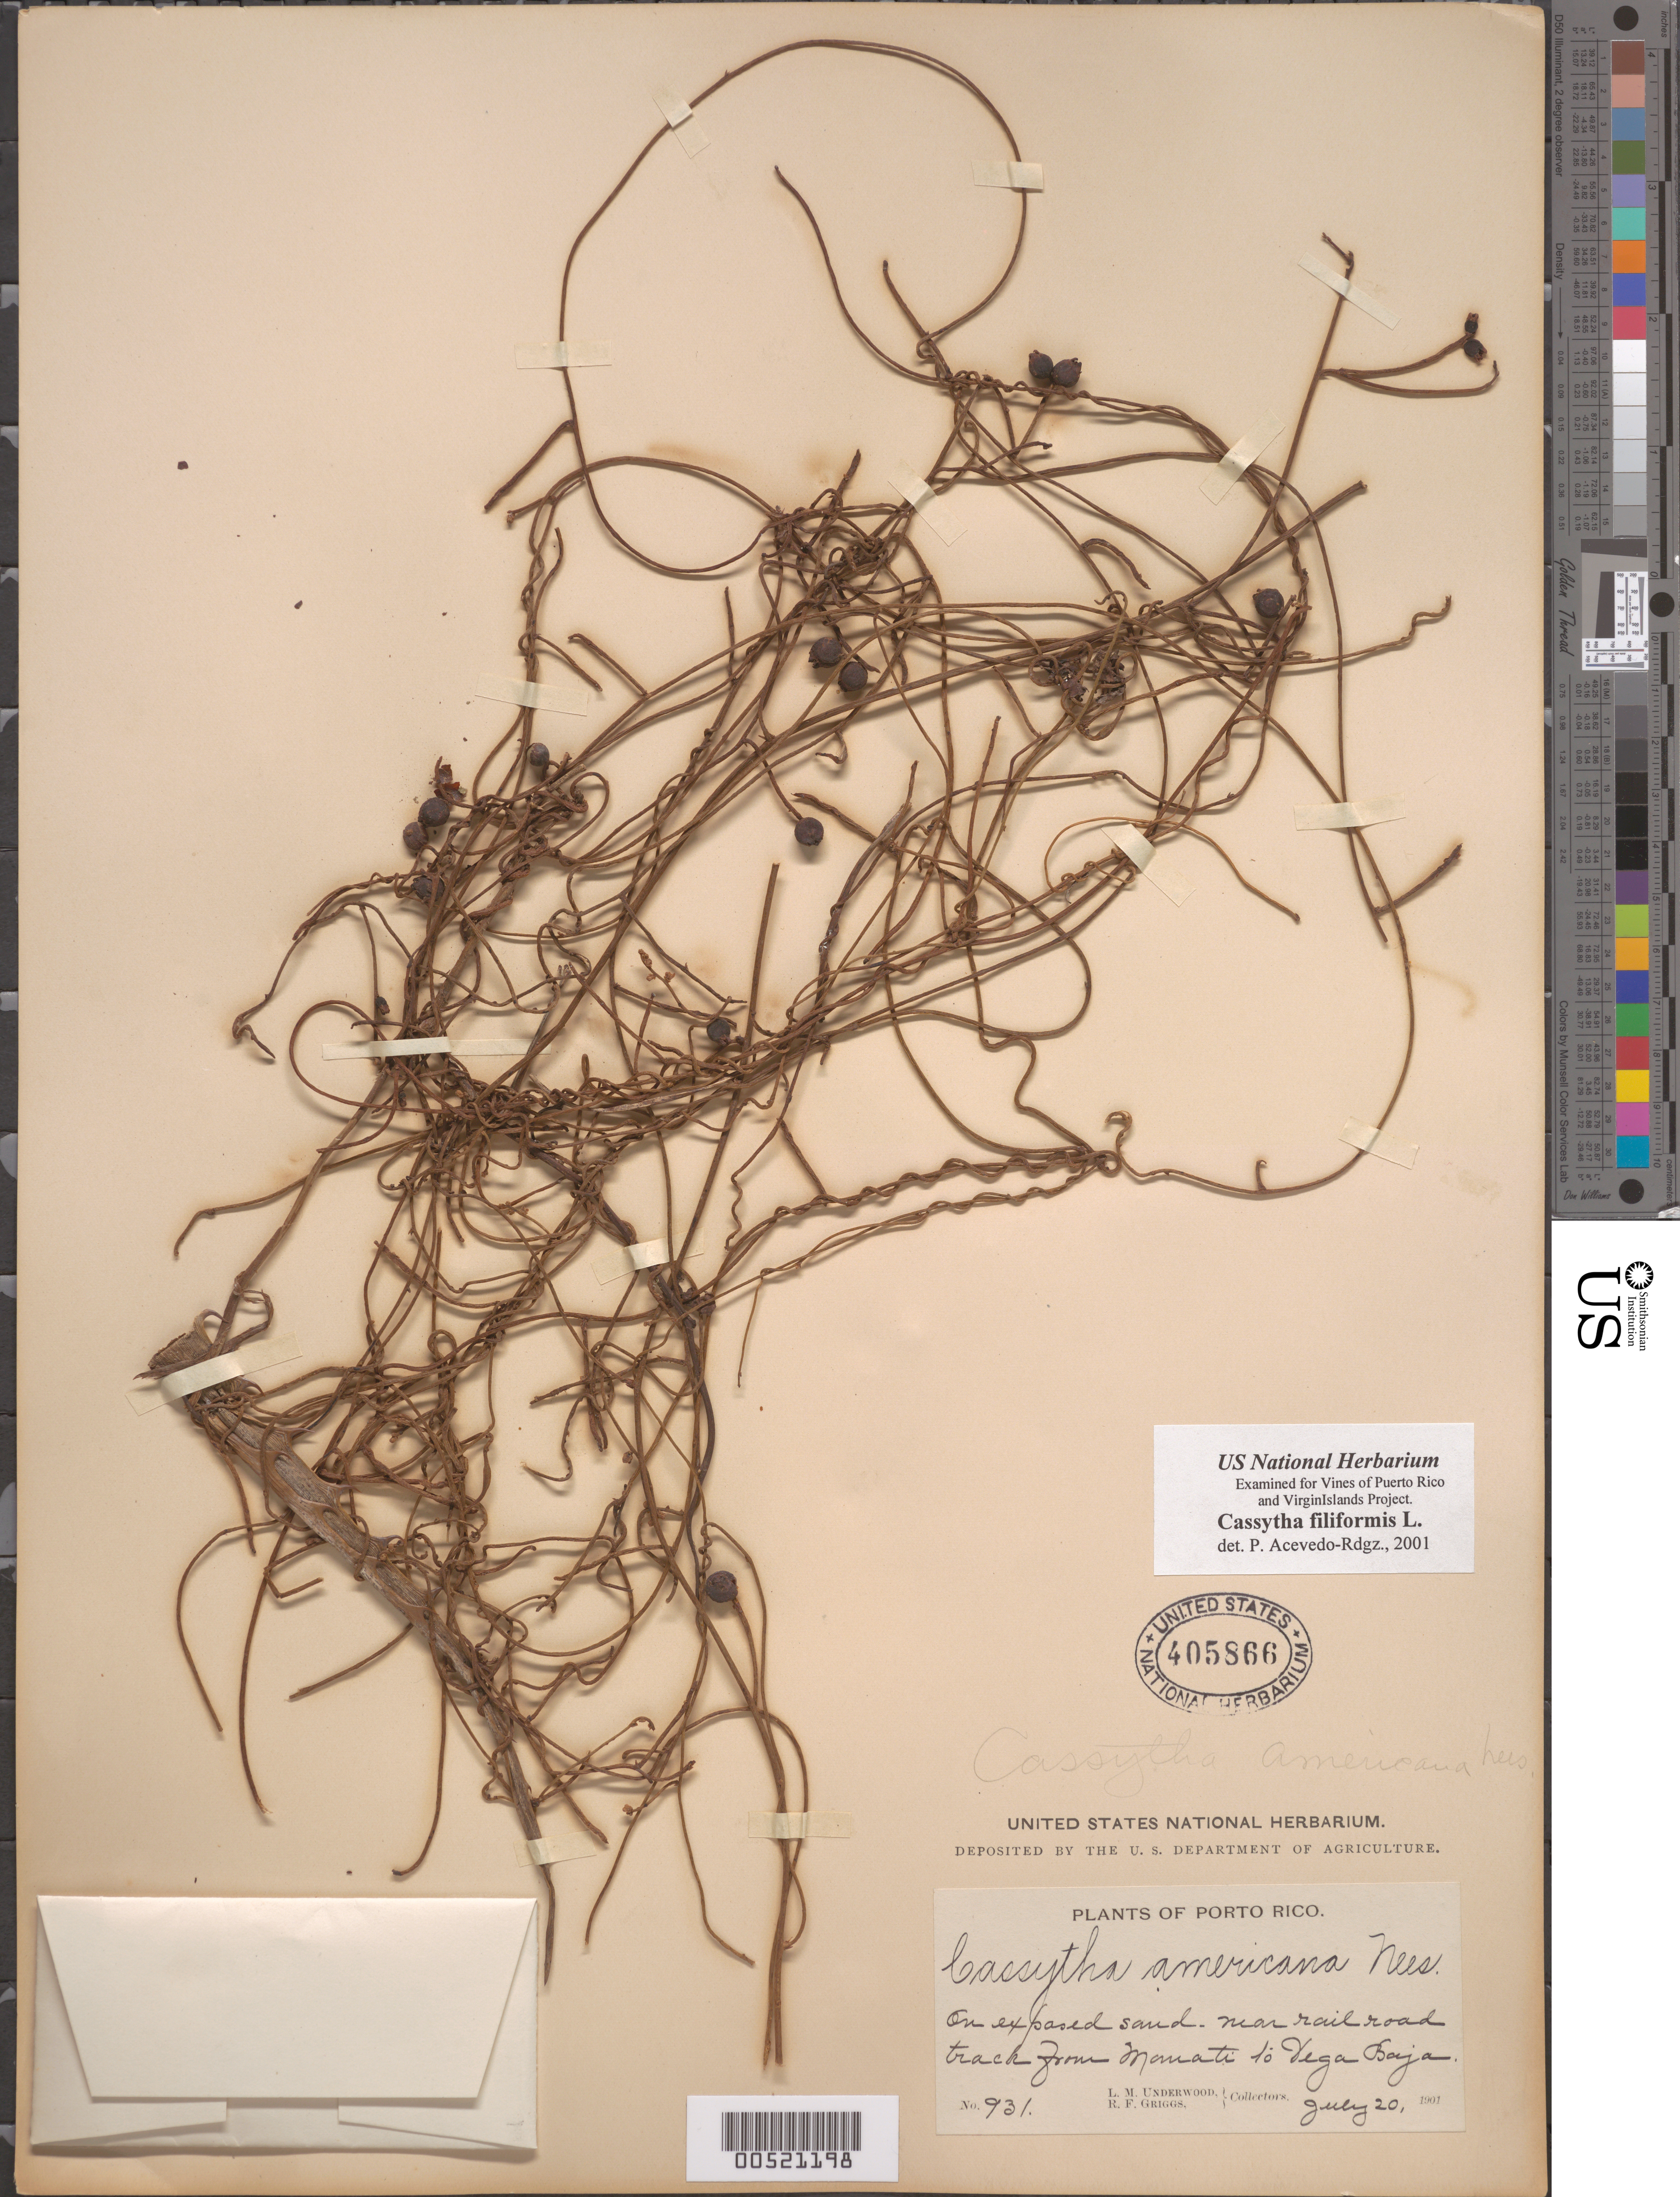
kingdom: Plantae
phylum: Tracheophyta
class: Magnoliopsida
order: Laurales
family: Lauraceae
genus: Cassytha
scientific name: Cassytha filiformis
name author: L.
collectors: L. M. Underwood & R. F. Griggs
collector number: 931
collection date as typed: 20 Jul 1901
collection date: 1901-07-20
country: Puerto Rico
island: Greater Antilles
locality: near railroad trackk fromm Manati to Vega Baja. On exposed sand.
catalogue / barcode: US 405866